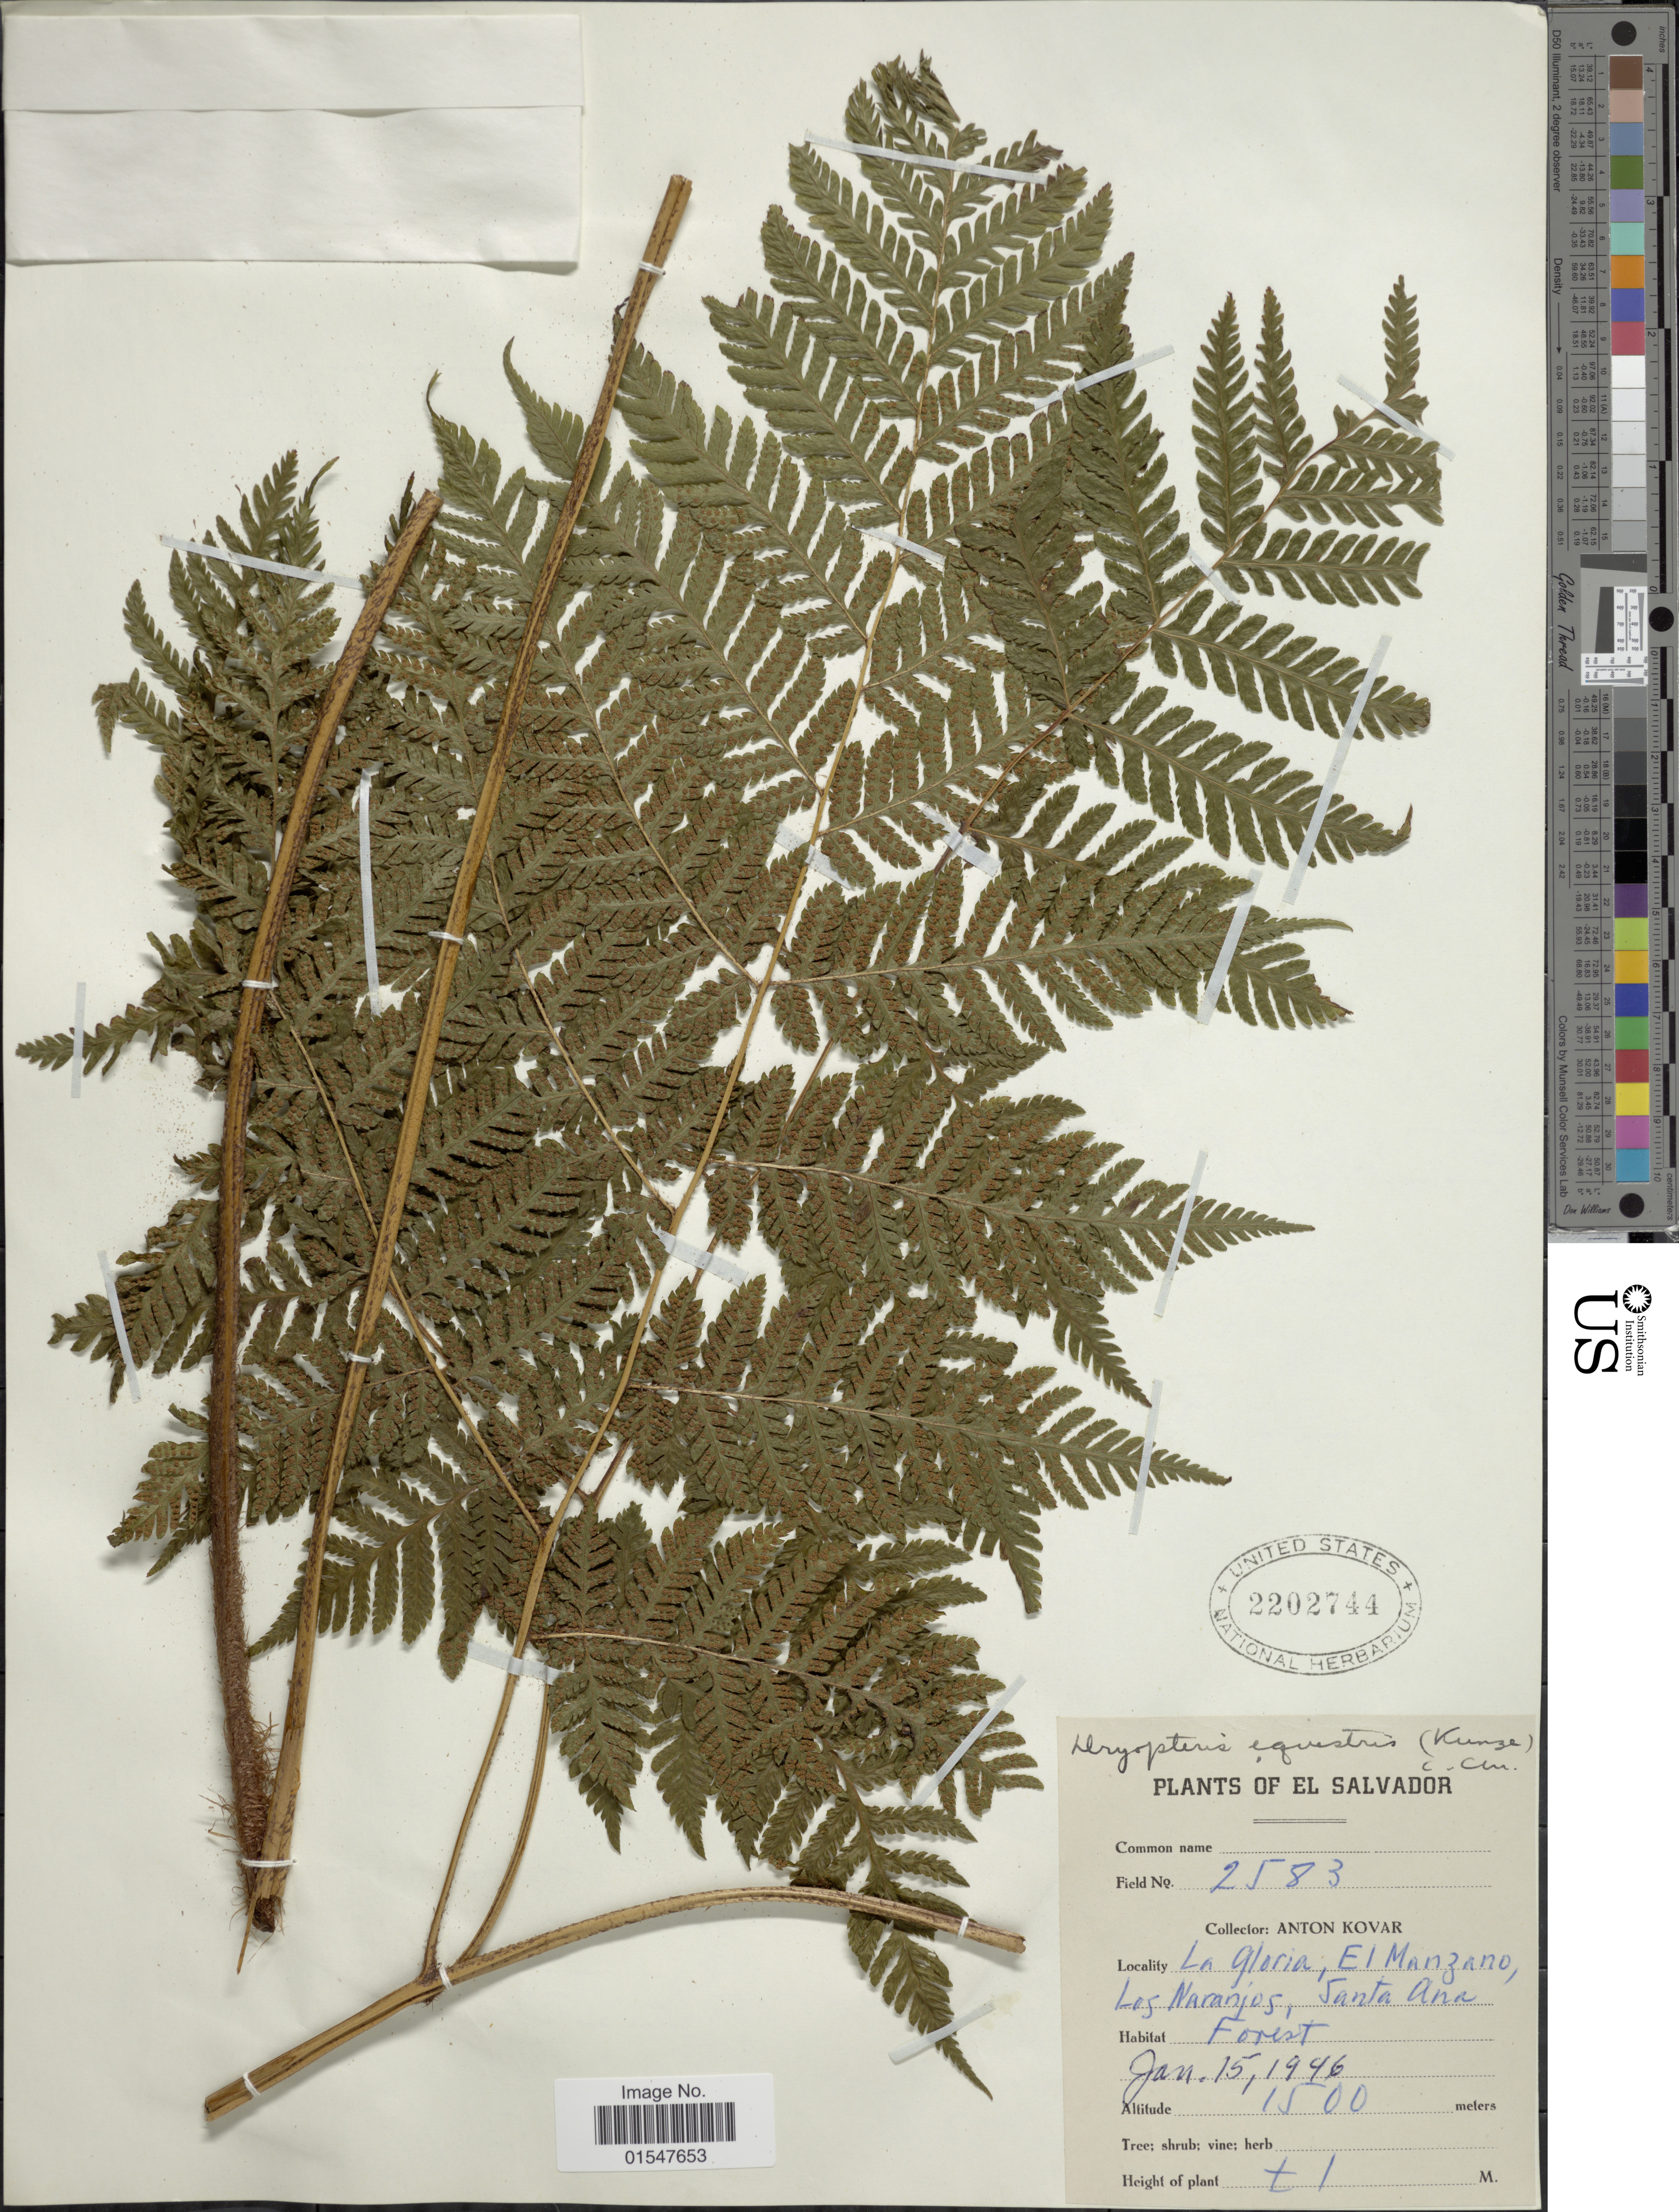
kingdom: Plantae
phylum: Tracheophyta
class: Polypodiopsida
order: Polypodiales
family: Dryopteridaceae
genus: Ctenitis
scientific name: Ctenitis equestris var. equestris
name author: (Kunze) Ching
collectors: A. Kovar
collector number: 2583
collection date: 1946-01-15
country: El Salvador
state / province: Santa Ana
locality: La Gloria, El Manzano, Los Naranjos, Santa Ana.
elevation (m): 1500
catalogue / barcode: US 2202744